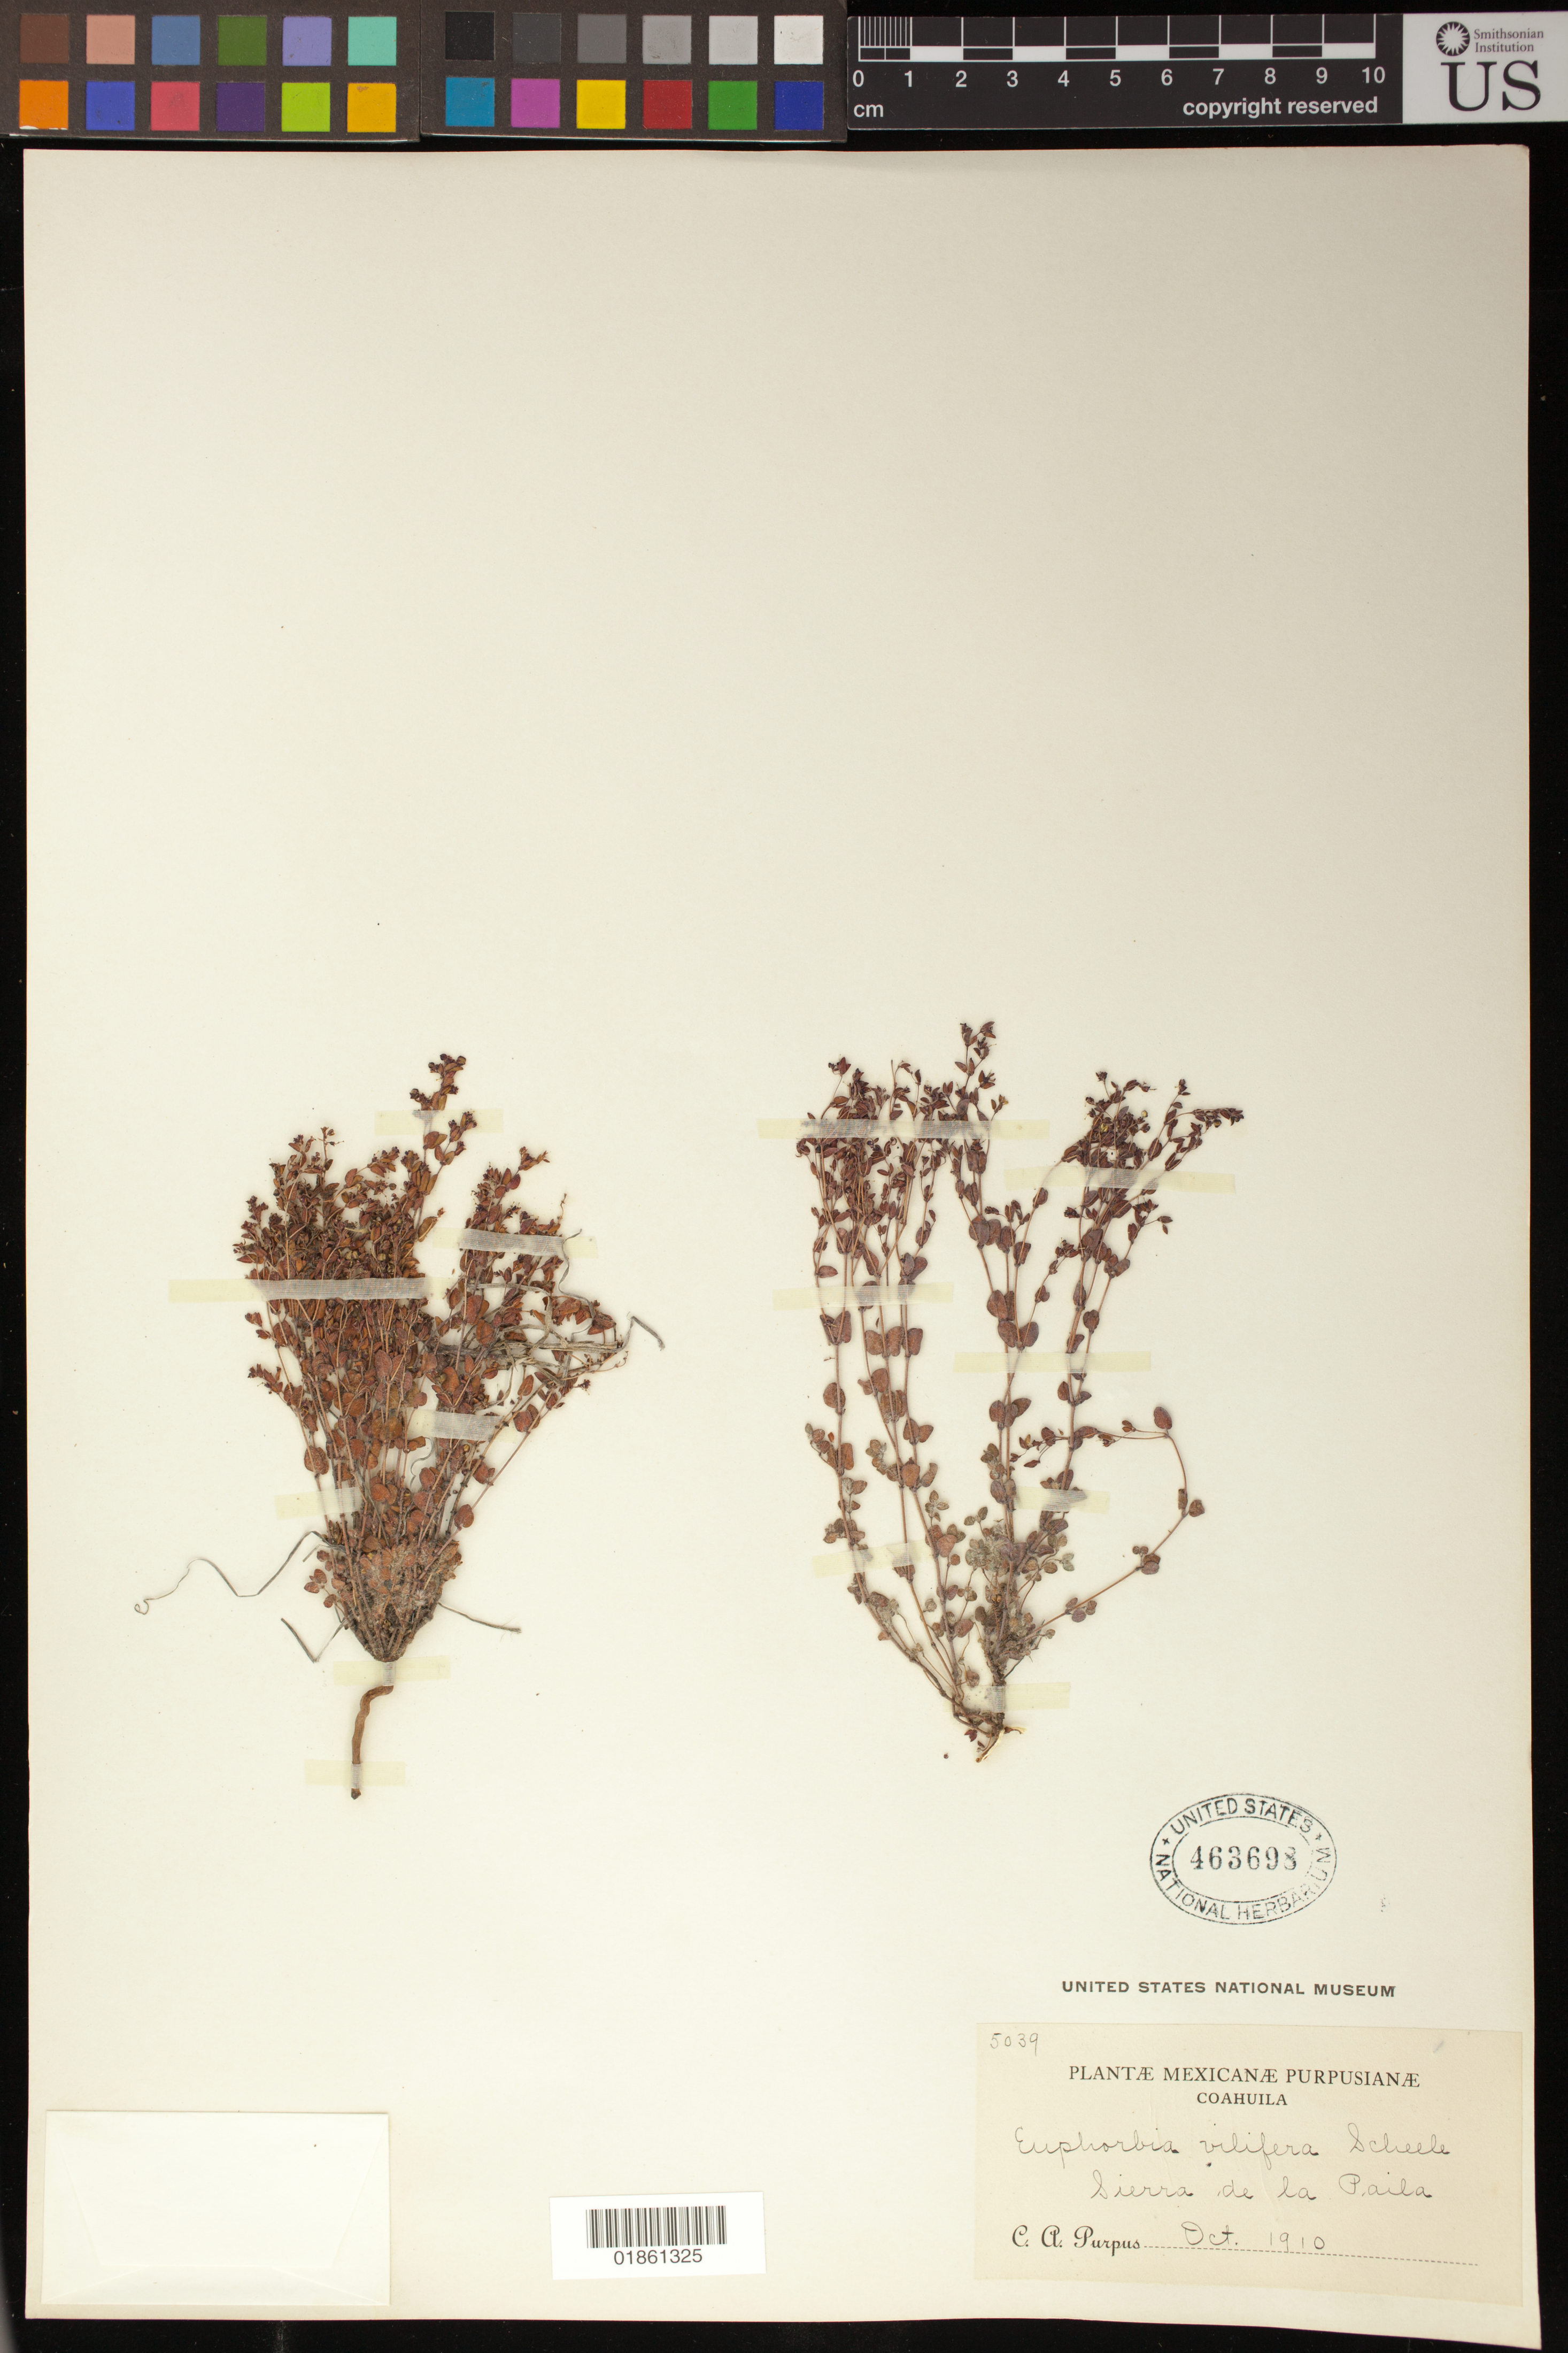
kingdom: Plantae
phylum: Tracheophyta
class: Magnoliopsida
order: Malpighiales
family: Euphorbiaceae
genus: Euphorbia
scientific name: Euphorbia villifera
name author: Scheele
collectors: C. A. Purpus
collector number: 5039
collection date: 1910-10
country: Mexico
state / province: Coahuila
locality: Sierra de la Paila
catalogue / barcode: US 463698